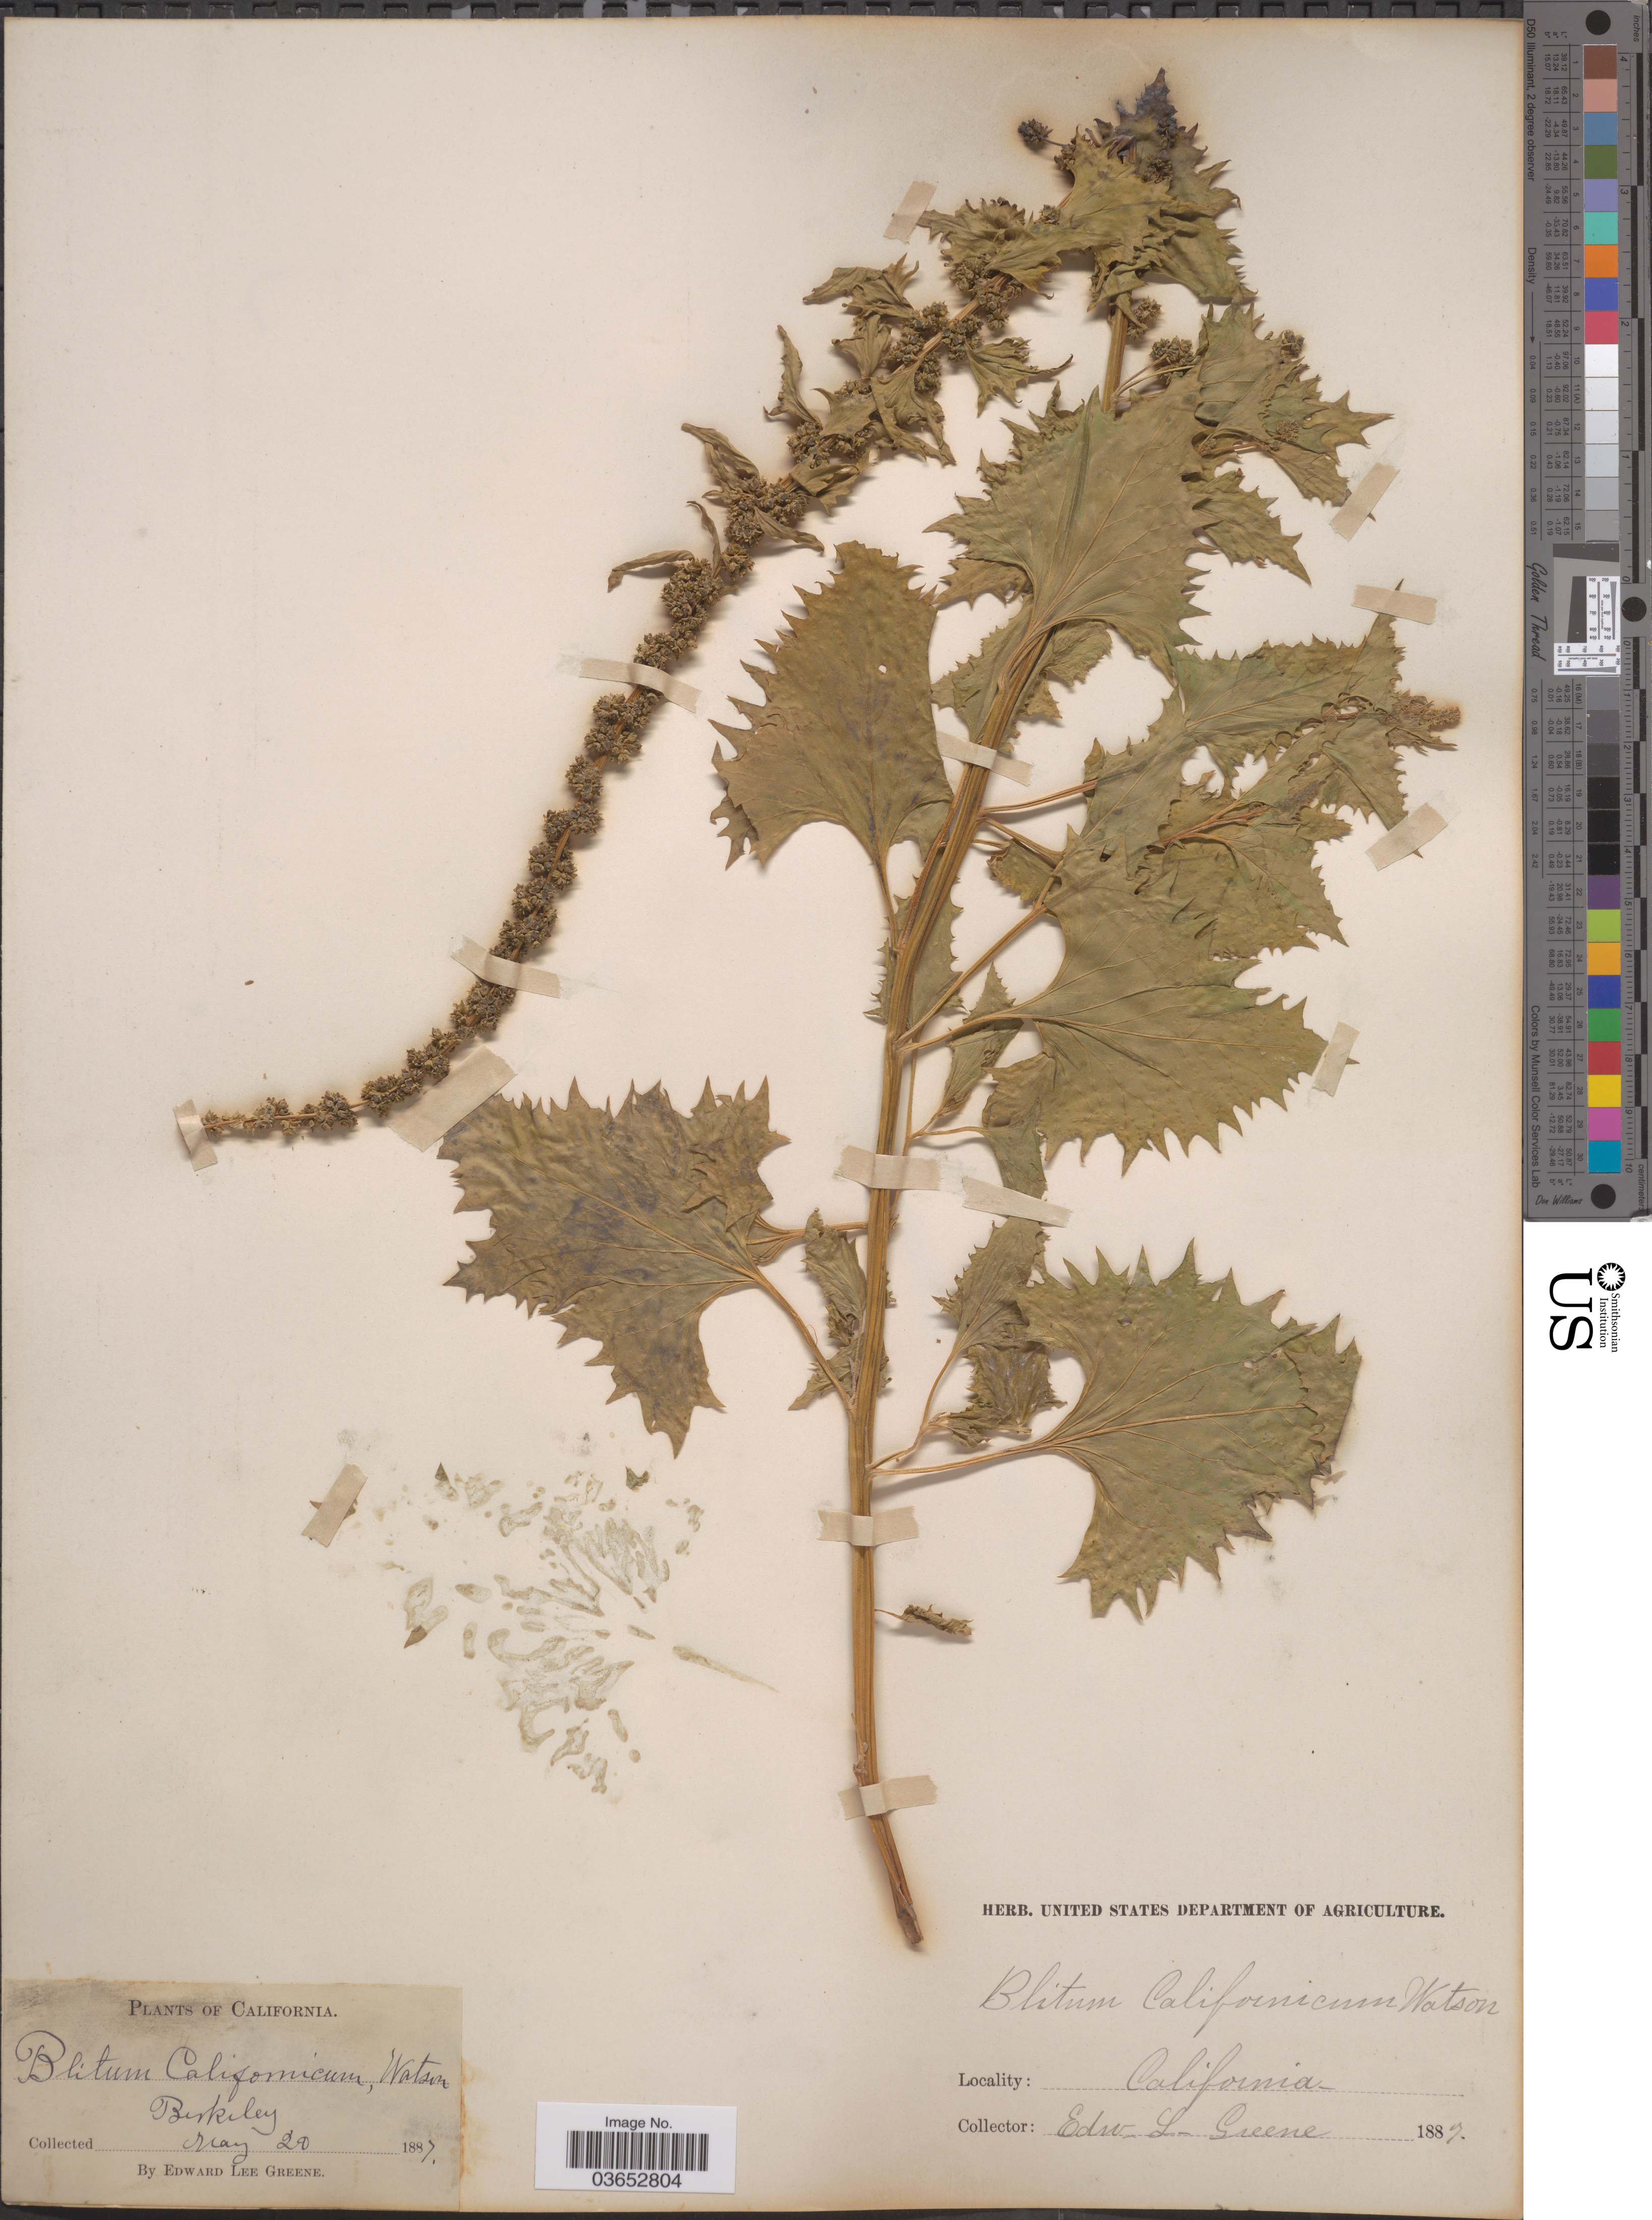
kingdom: Plantae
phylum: Tracheophyta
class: Magnoliopsida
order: Caryophyllales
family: Amaranthaceae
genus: Chenopodium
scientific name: Chenopodium californicum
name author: S. Watson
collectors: E. L. Greene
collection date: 1887-05-20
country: United States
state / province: California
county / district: Alameda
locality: Berkeley.